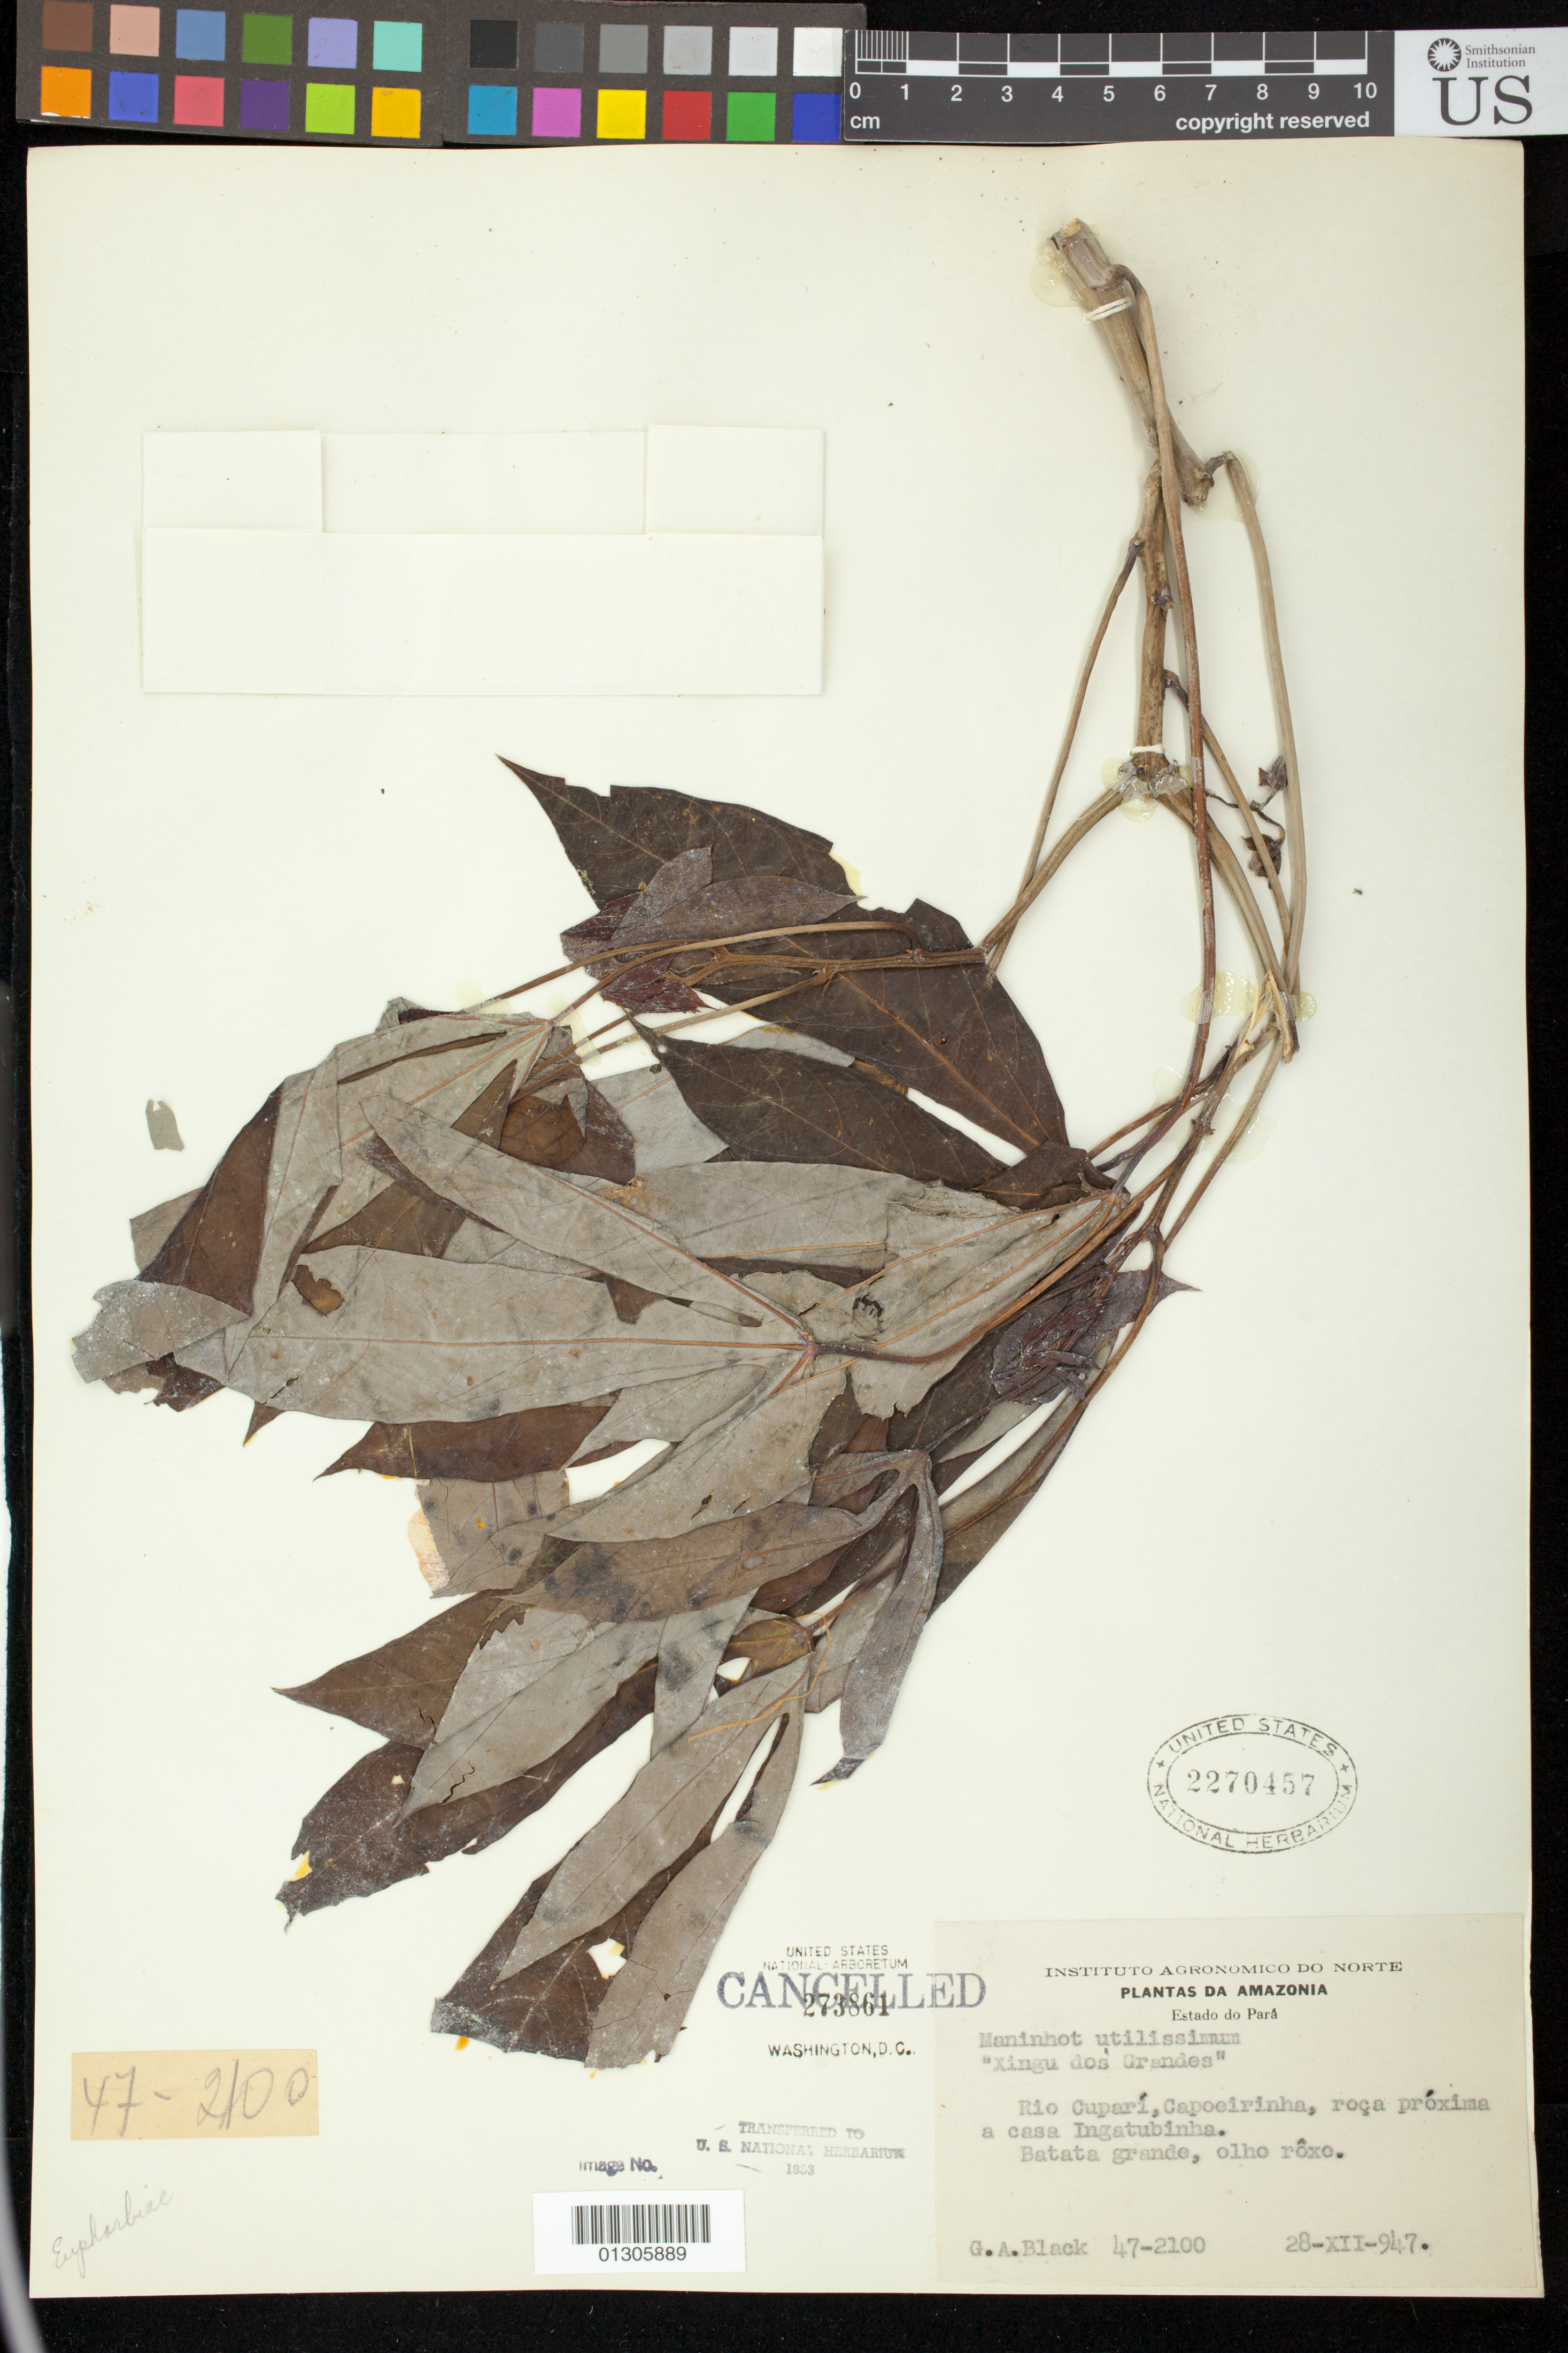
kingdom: Plantae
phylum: Tracheophyta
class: Magnoliopsida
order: Malpighiales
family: Euphorbiaceae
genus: Manihot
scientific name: Manihot esculenta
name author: Crantz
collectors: G. A. Black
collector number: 47-2100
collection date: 1947-12-28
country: Brazil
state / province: Para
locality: Rio Cupari, Capoeirinha, roca proxima a casa Ingatubinha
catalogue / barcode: US 2270457